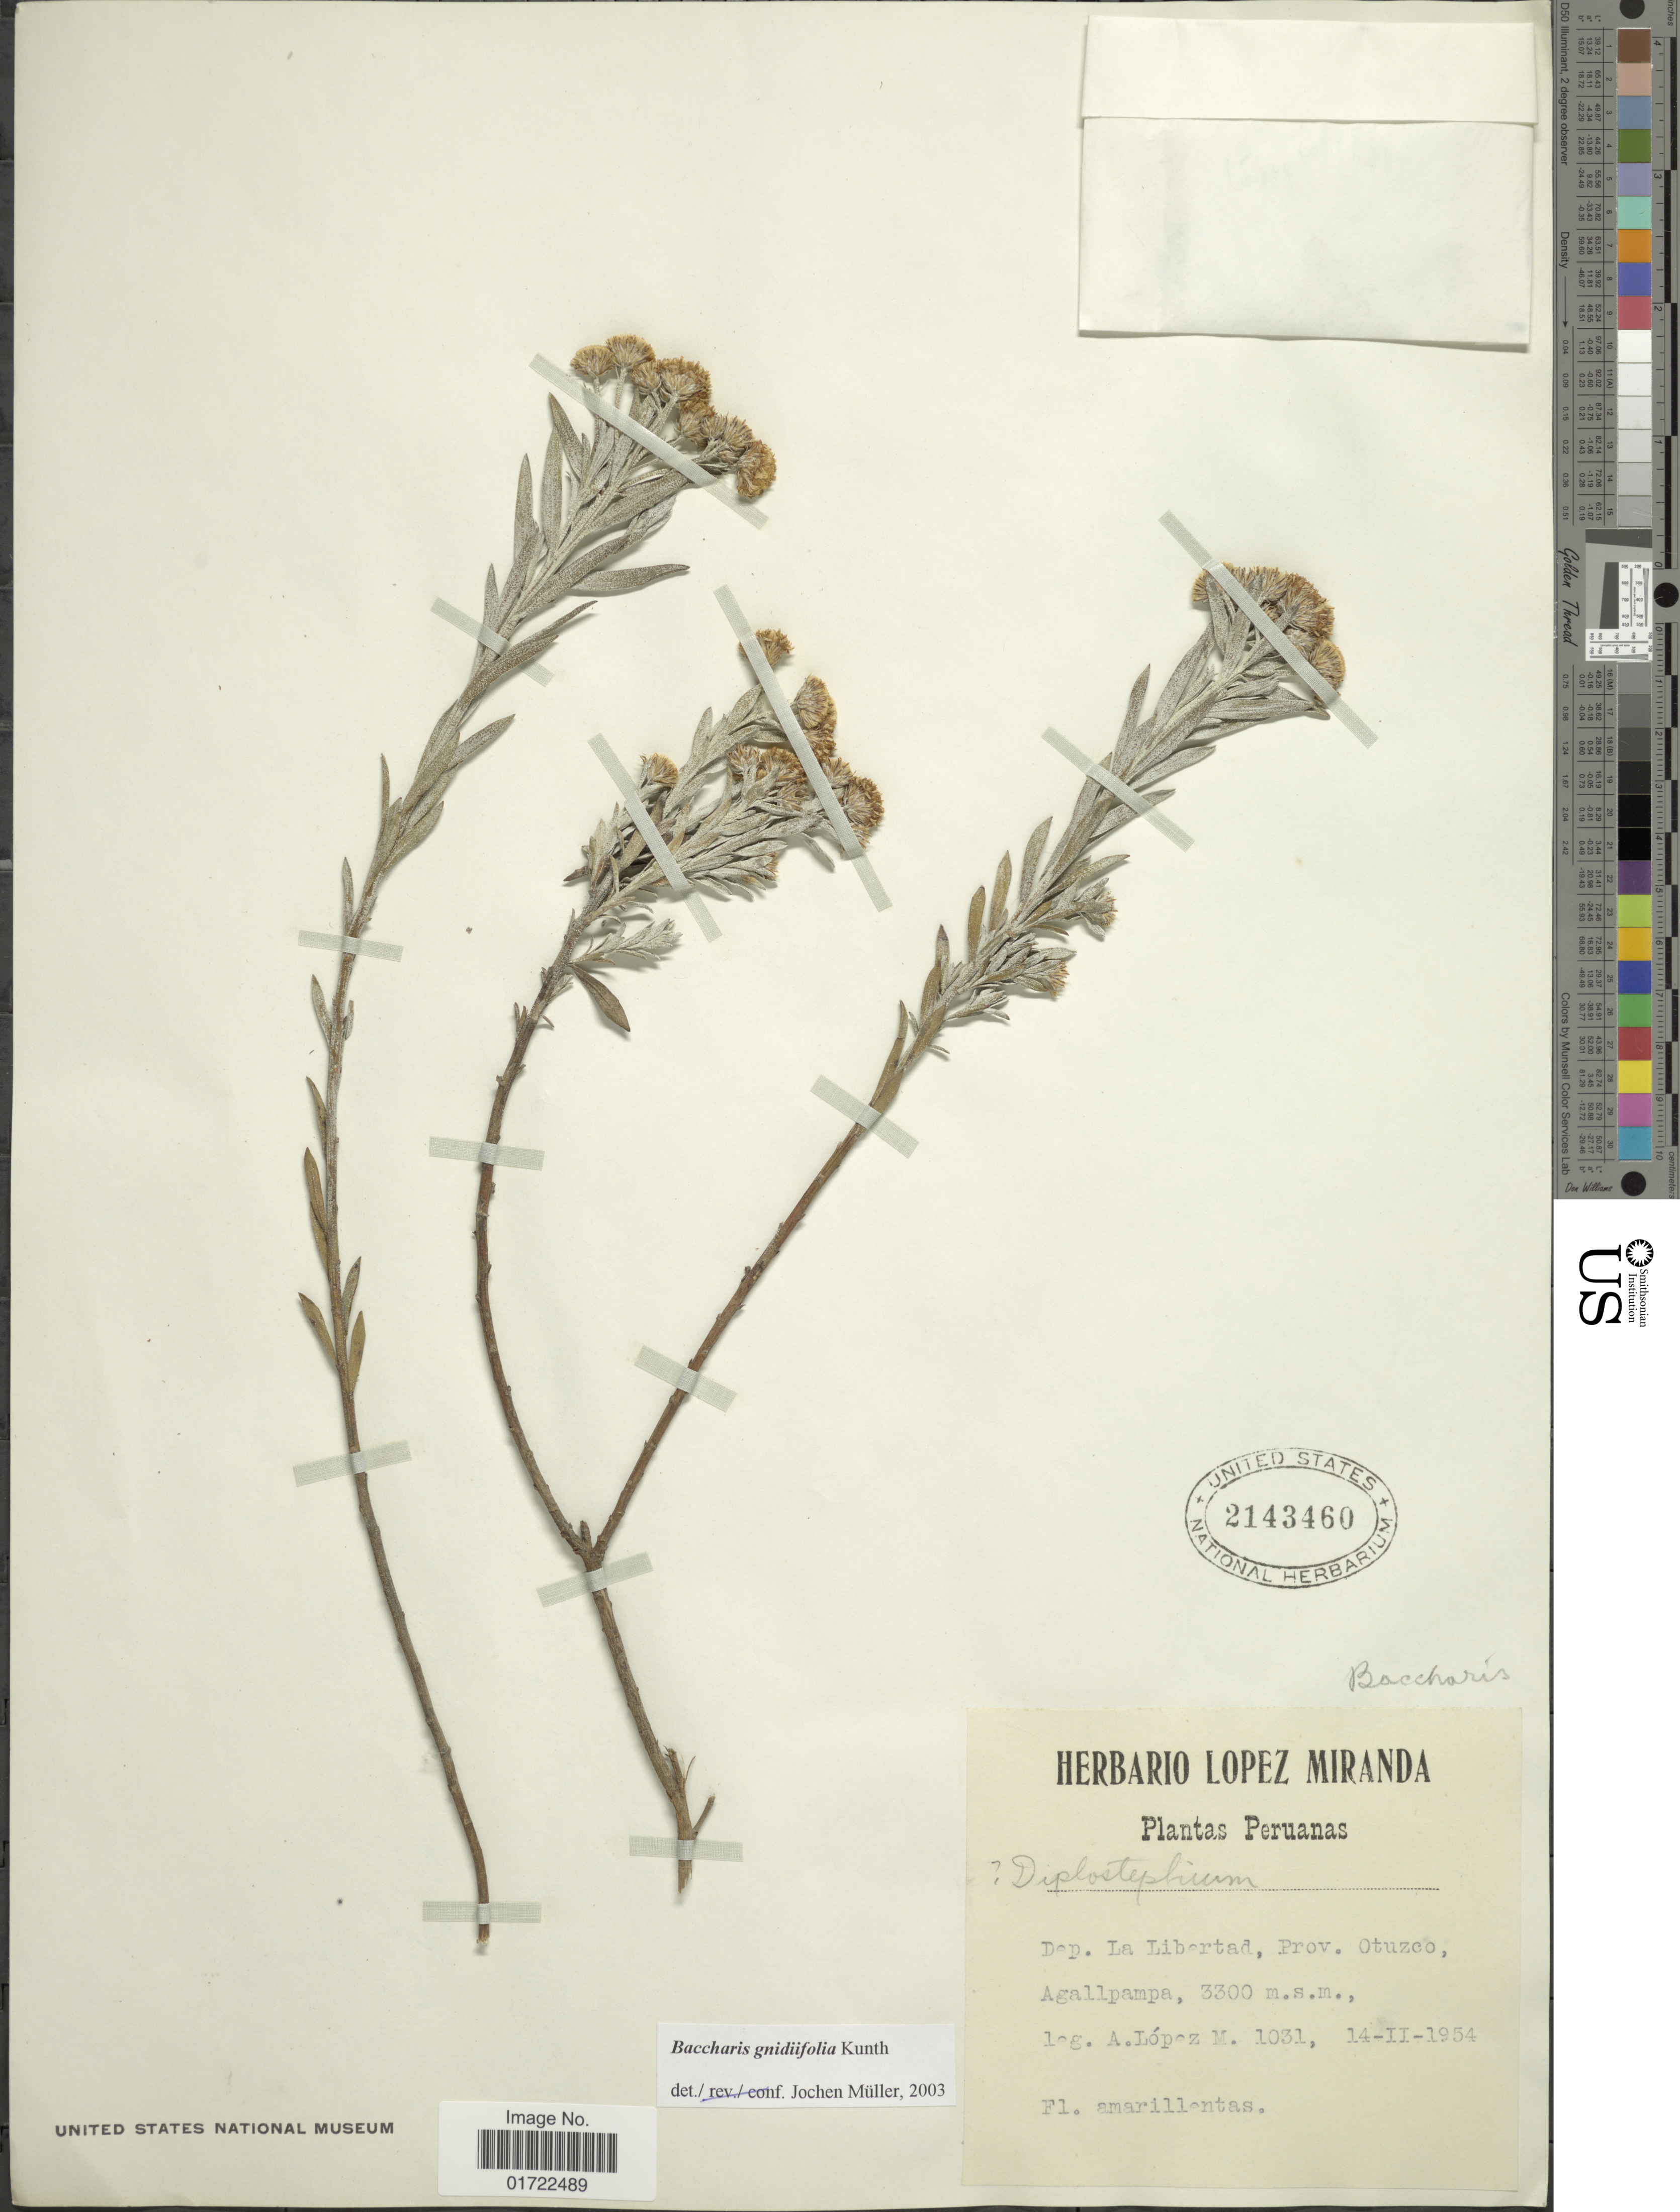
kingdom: Plantae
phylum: Tracheophyta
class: Magnoliopsida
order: Asterales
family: Asteraceae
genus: Baccharis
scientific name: Baccharis gnidiifolia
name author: Kunth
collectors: A. López M.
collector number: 1031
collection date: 1954-02-14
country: Peru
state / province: La Libertad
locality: Prov. Otuzco, Agallpampa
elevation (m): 3300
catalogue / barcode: US 2143460